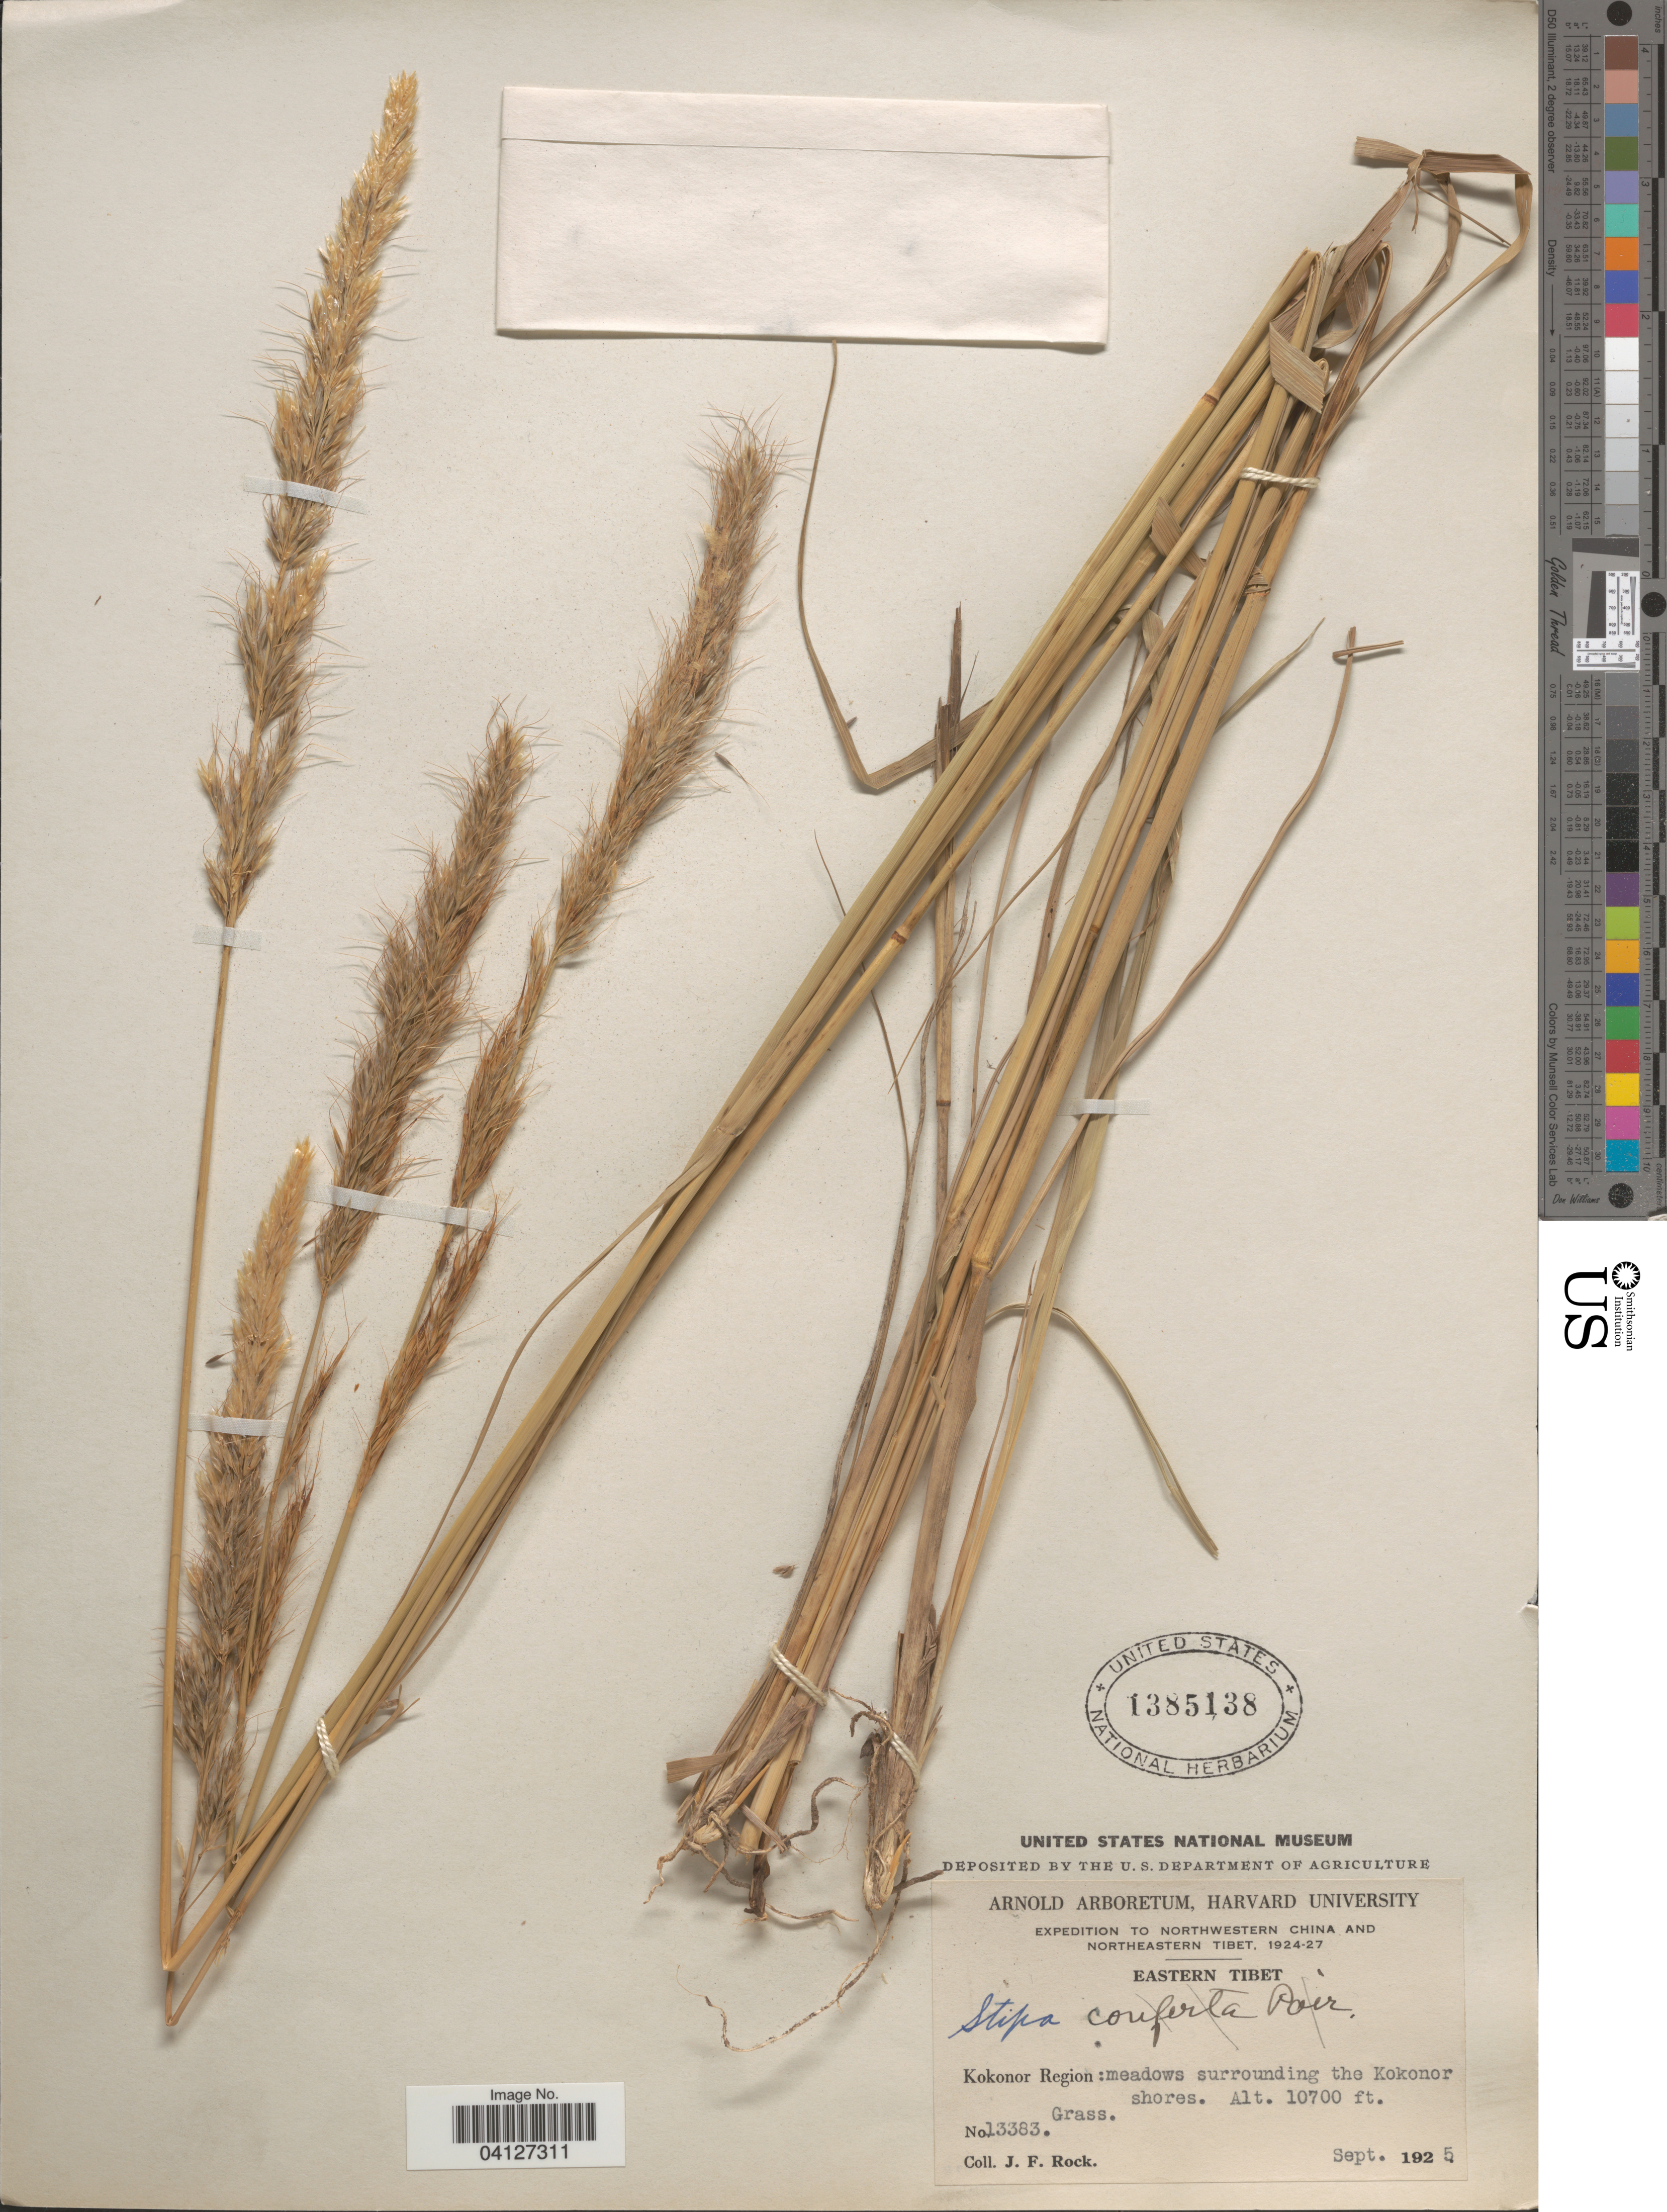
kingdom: Plantae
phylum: Tracheophyta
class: Liliopsida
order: Poales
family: Poaceae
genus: Stipa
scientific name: Stipa sp.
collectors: J. Rock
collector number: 13383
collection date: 1925-09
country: China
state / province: Xizang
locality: Expedition to Northwestern China and Northeastern Tibet, 1924-27. Eastern Tibet. Kokonor Region: meadows surrounding the Kokonor shores.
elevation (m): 3261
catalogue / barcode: US 1385138